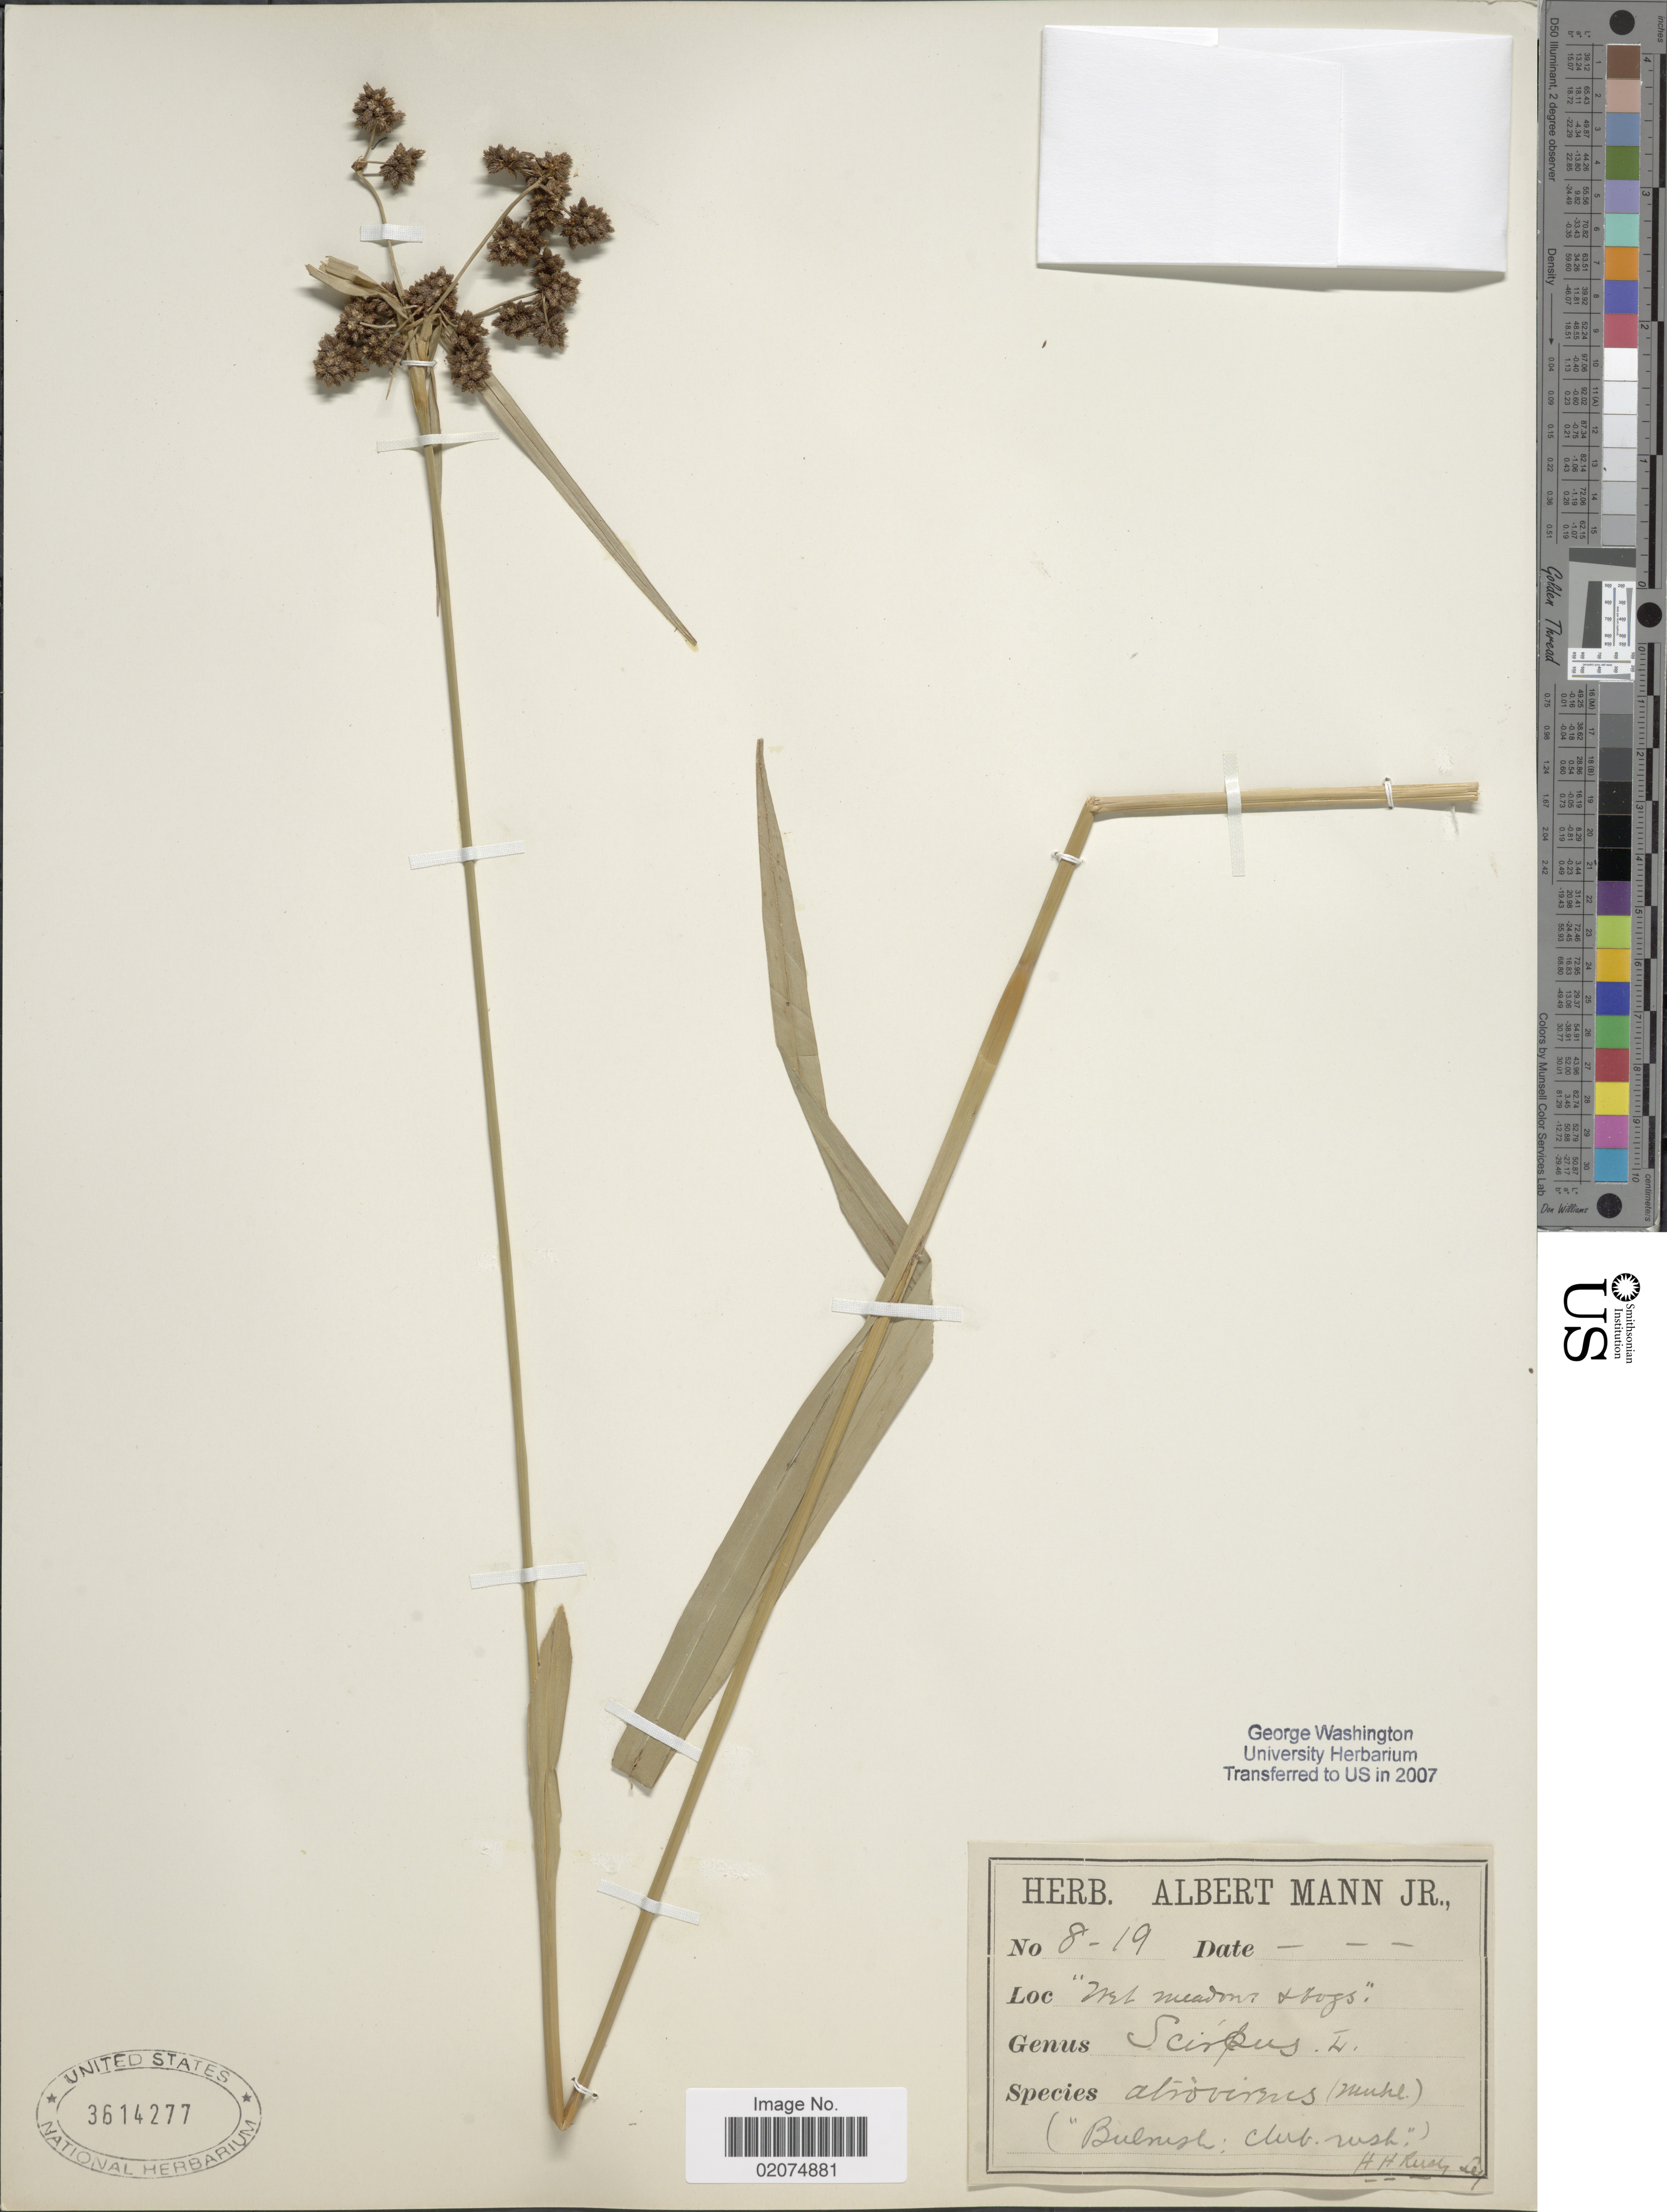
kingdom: Plantae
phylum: Tracheophyta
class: Liliopsida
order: Poales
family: Cyperaceae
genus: Scirpus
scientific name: Scirpus atrovirens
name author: Willd.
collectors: H. H. Rusby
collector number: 8-19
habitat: Mt meadows + bogs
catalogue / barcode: US 3614277